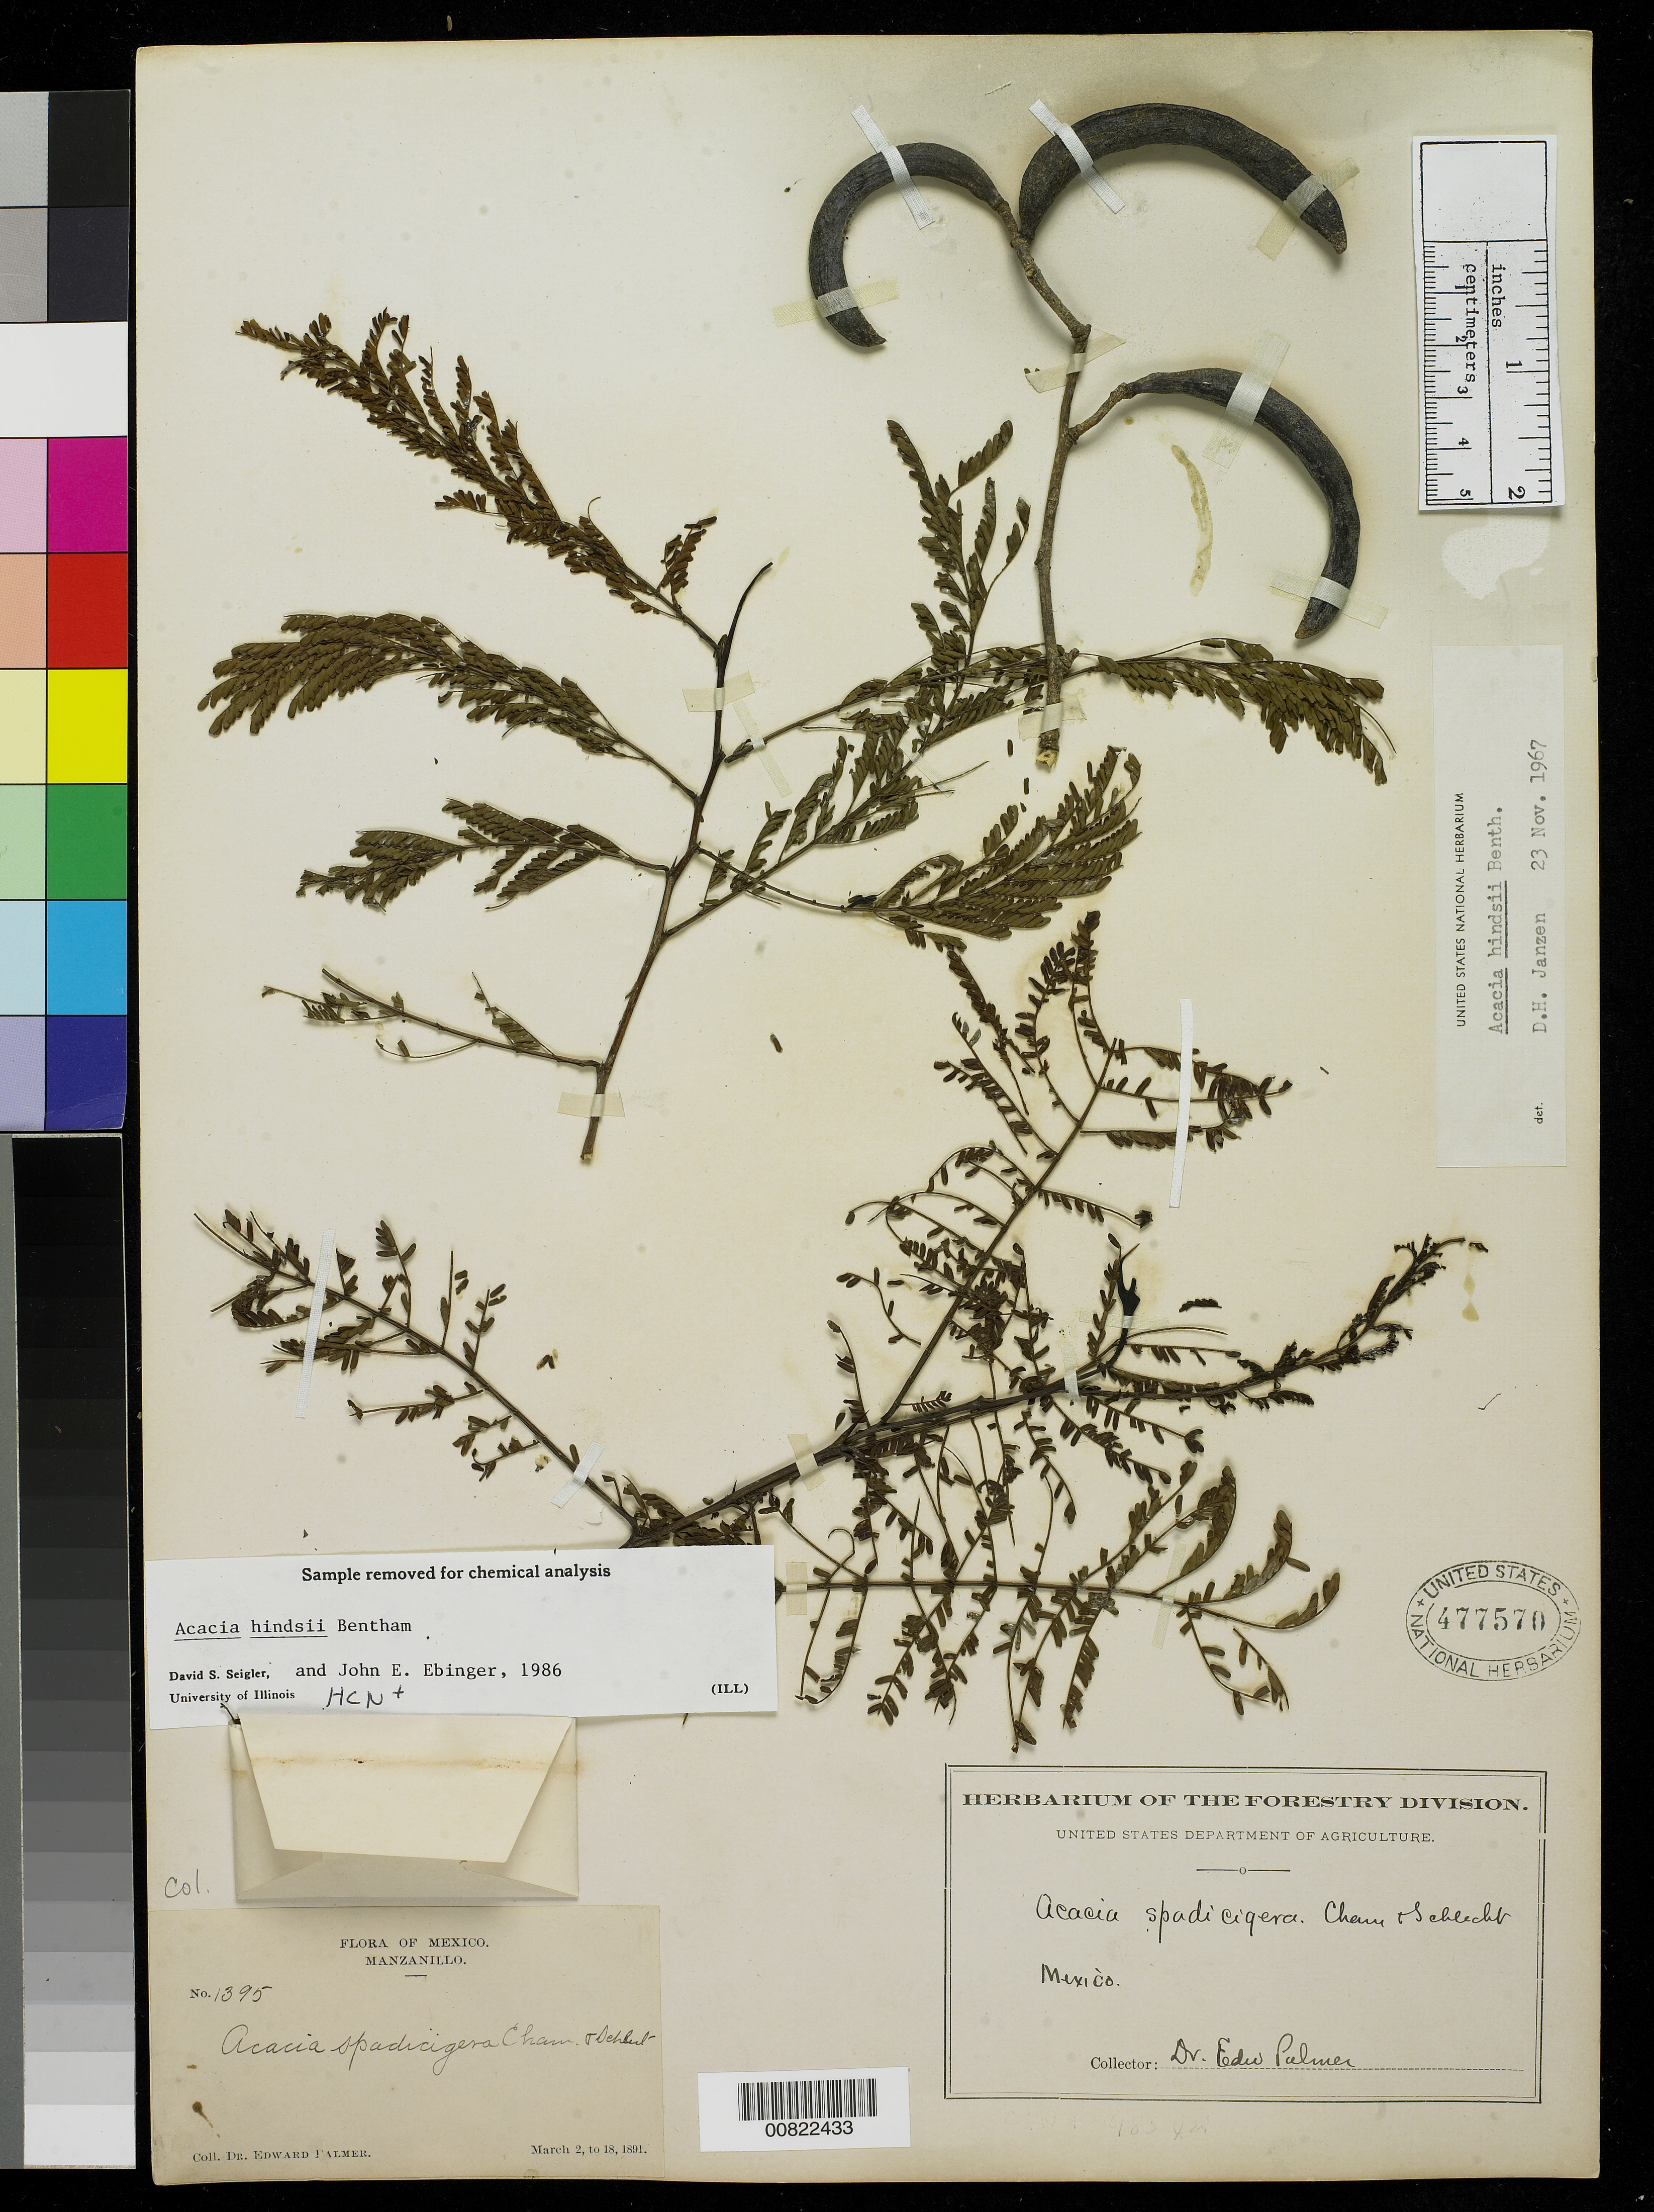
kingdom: Plantae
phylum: Tracheophyta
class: Magnoliopsida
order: Fabales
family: Fabaceae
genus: Vachellia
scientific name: Vachellia hindsii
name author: (Benth.) Seigler & Ebinger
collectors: E. Palmer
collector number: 1395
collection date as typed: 02 Mar 1891 to 18 Mar 1891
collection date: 1891-03-02/1891-03-18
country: Mexico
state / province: Colima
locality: Manzanillo, Colima.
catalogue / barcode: US 477570